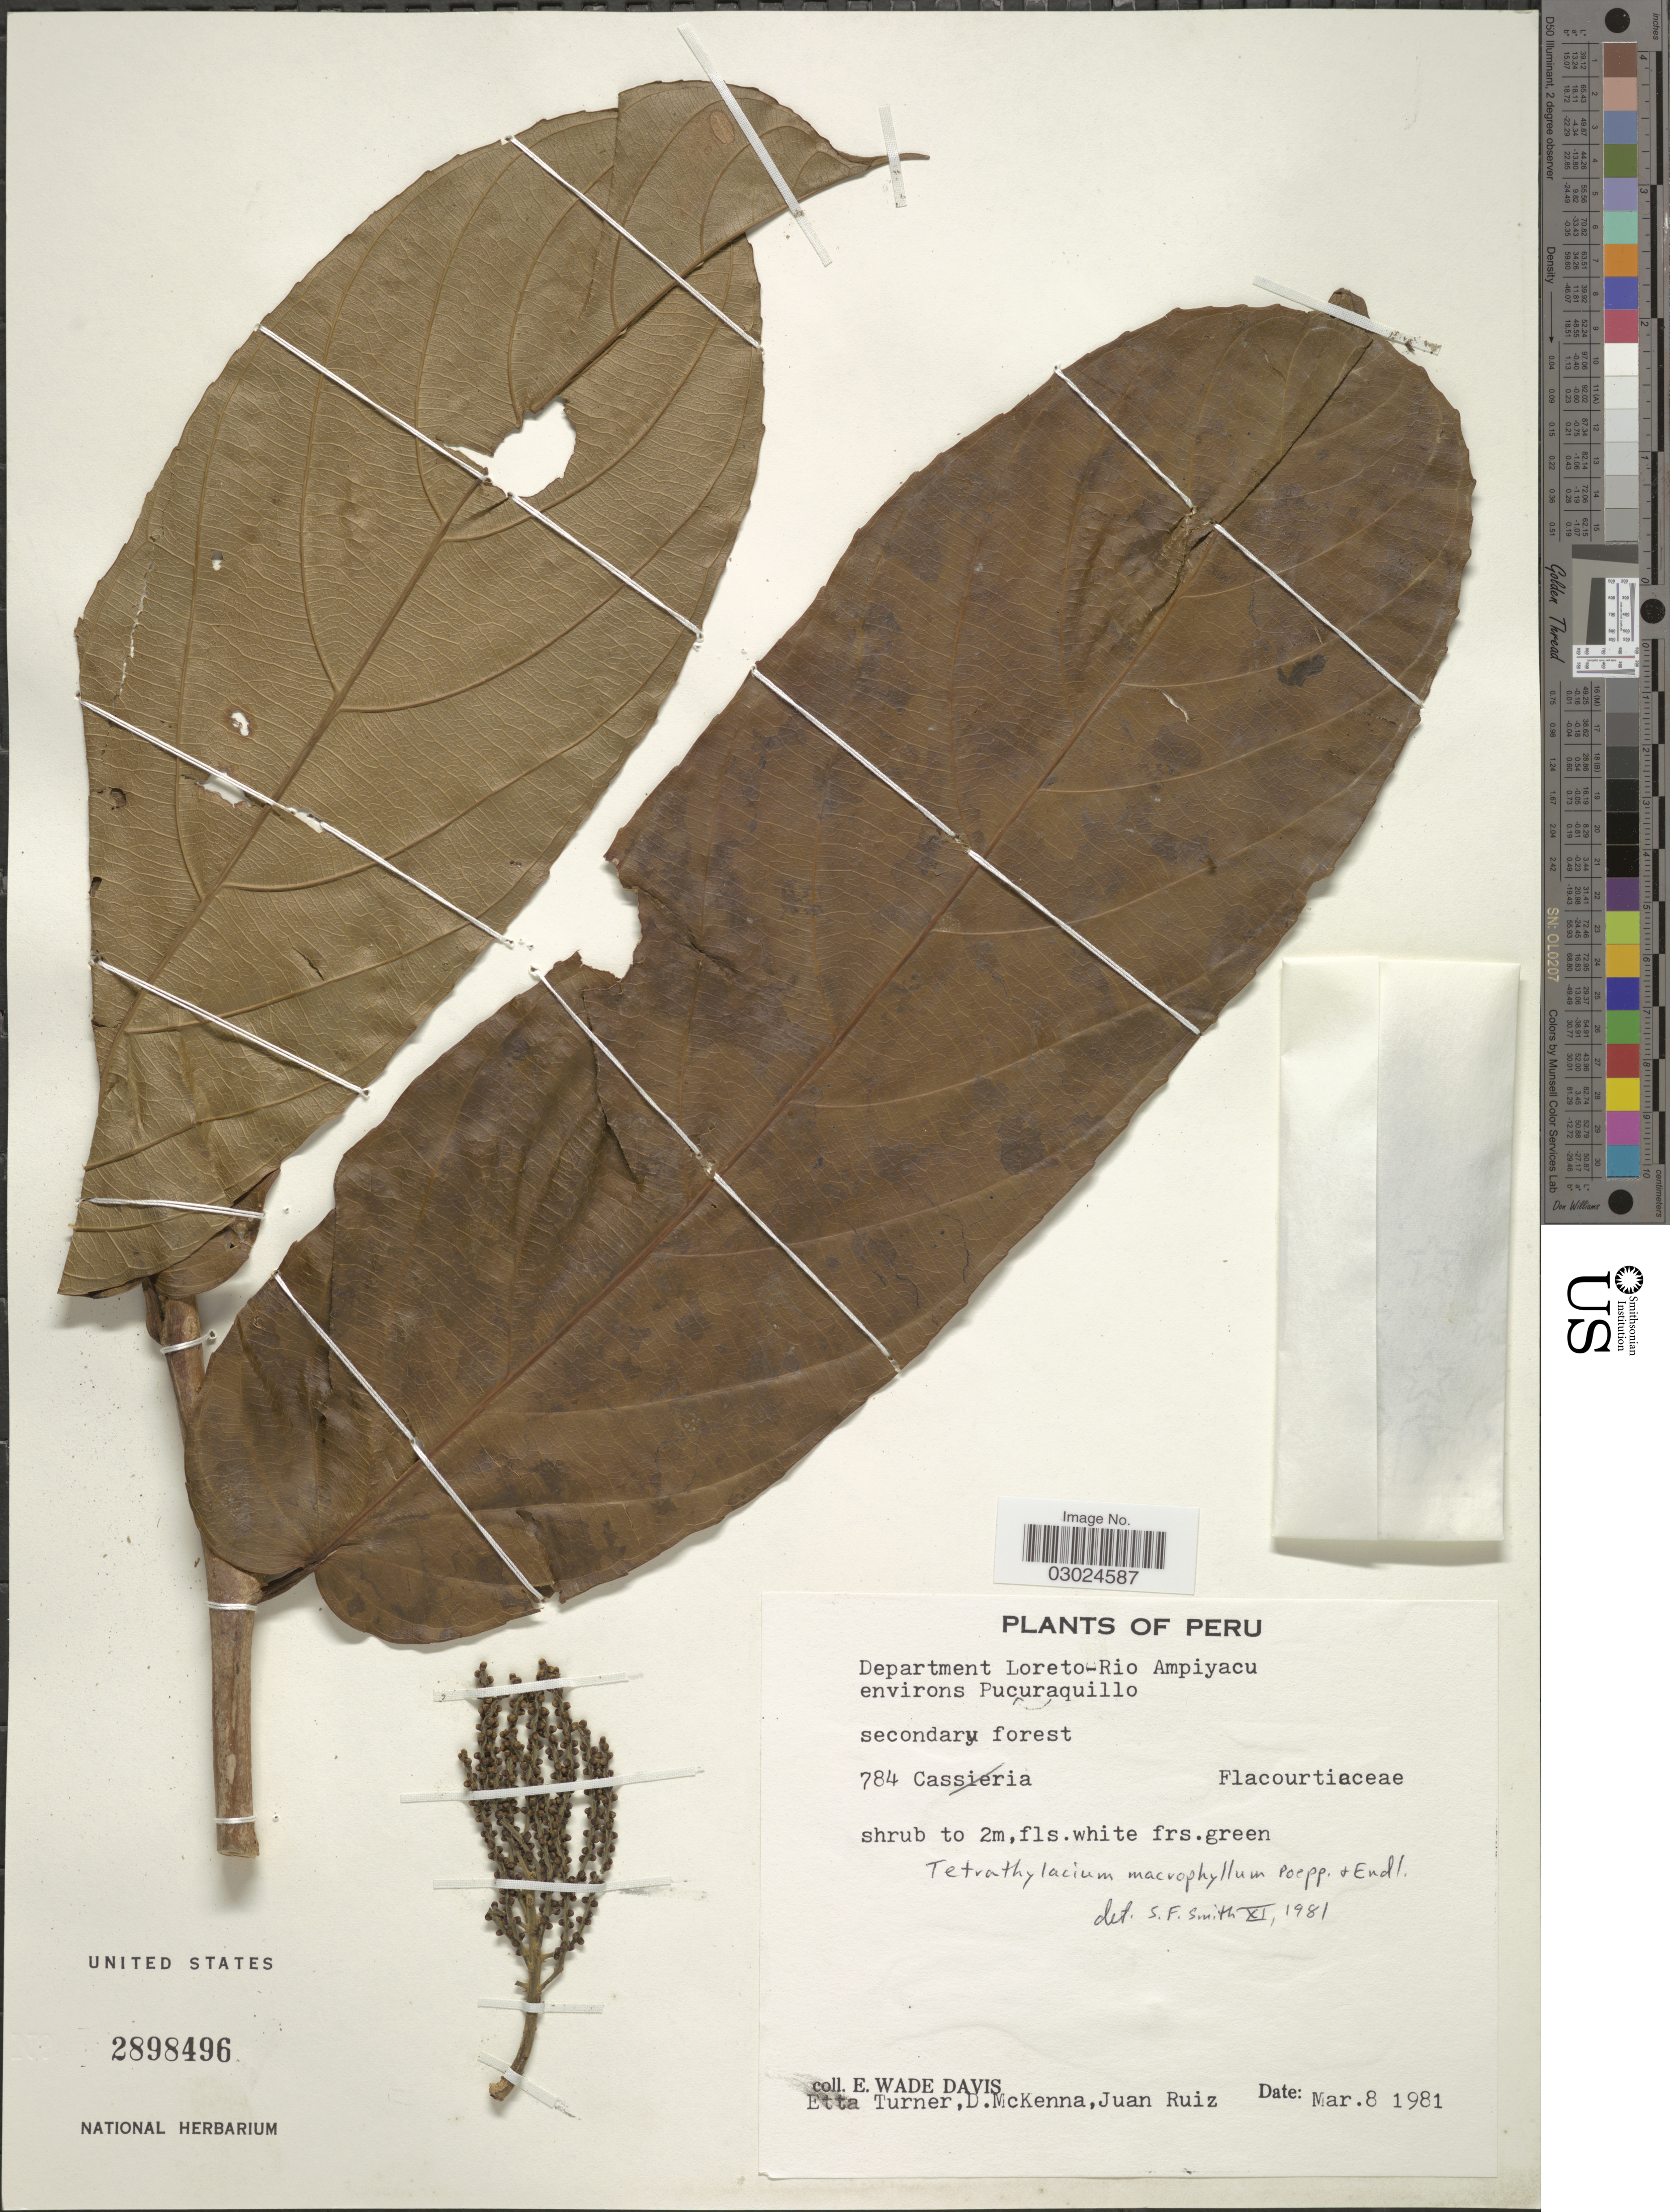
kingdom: Plantae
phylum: Tracheophyta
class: Magnoliopsida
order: Malpighiales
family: Salicaceae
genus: Tetrathylacium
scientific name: Tetrathylacium macrophyllum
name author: Poepp.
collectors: E. Wade-Davis, E. Turner, D. McKenna & J. Ruíz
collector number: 784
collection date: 1981-03-08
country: Peru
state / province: Loreto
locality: Department Loreto-Rio Ampiyacu environs Pucuraquillo.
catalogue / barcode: US 2898496